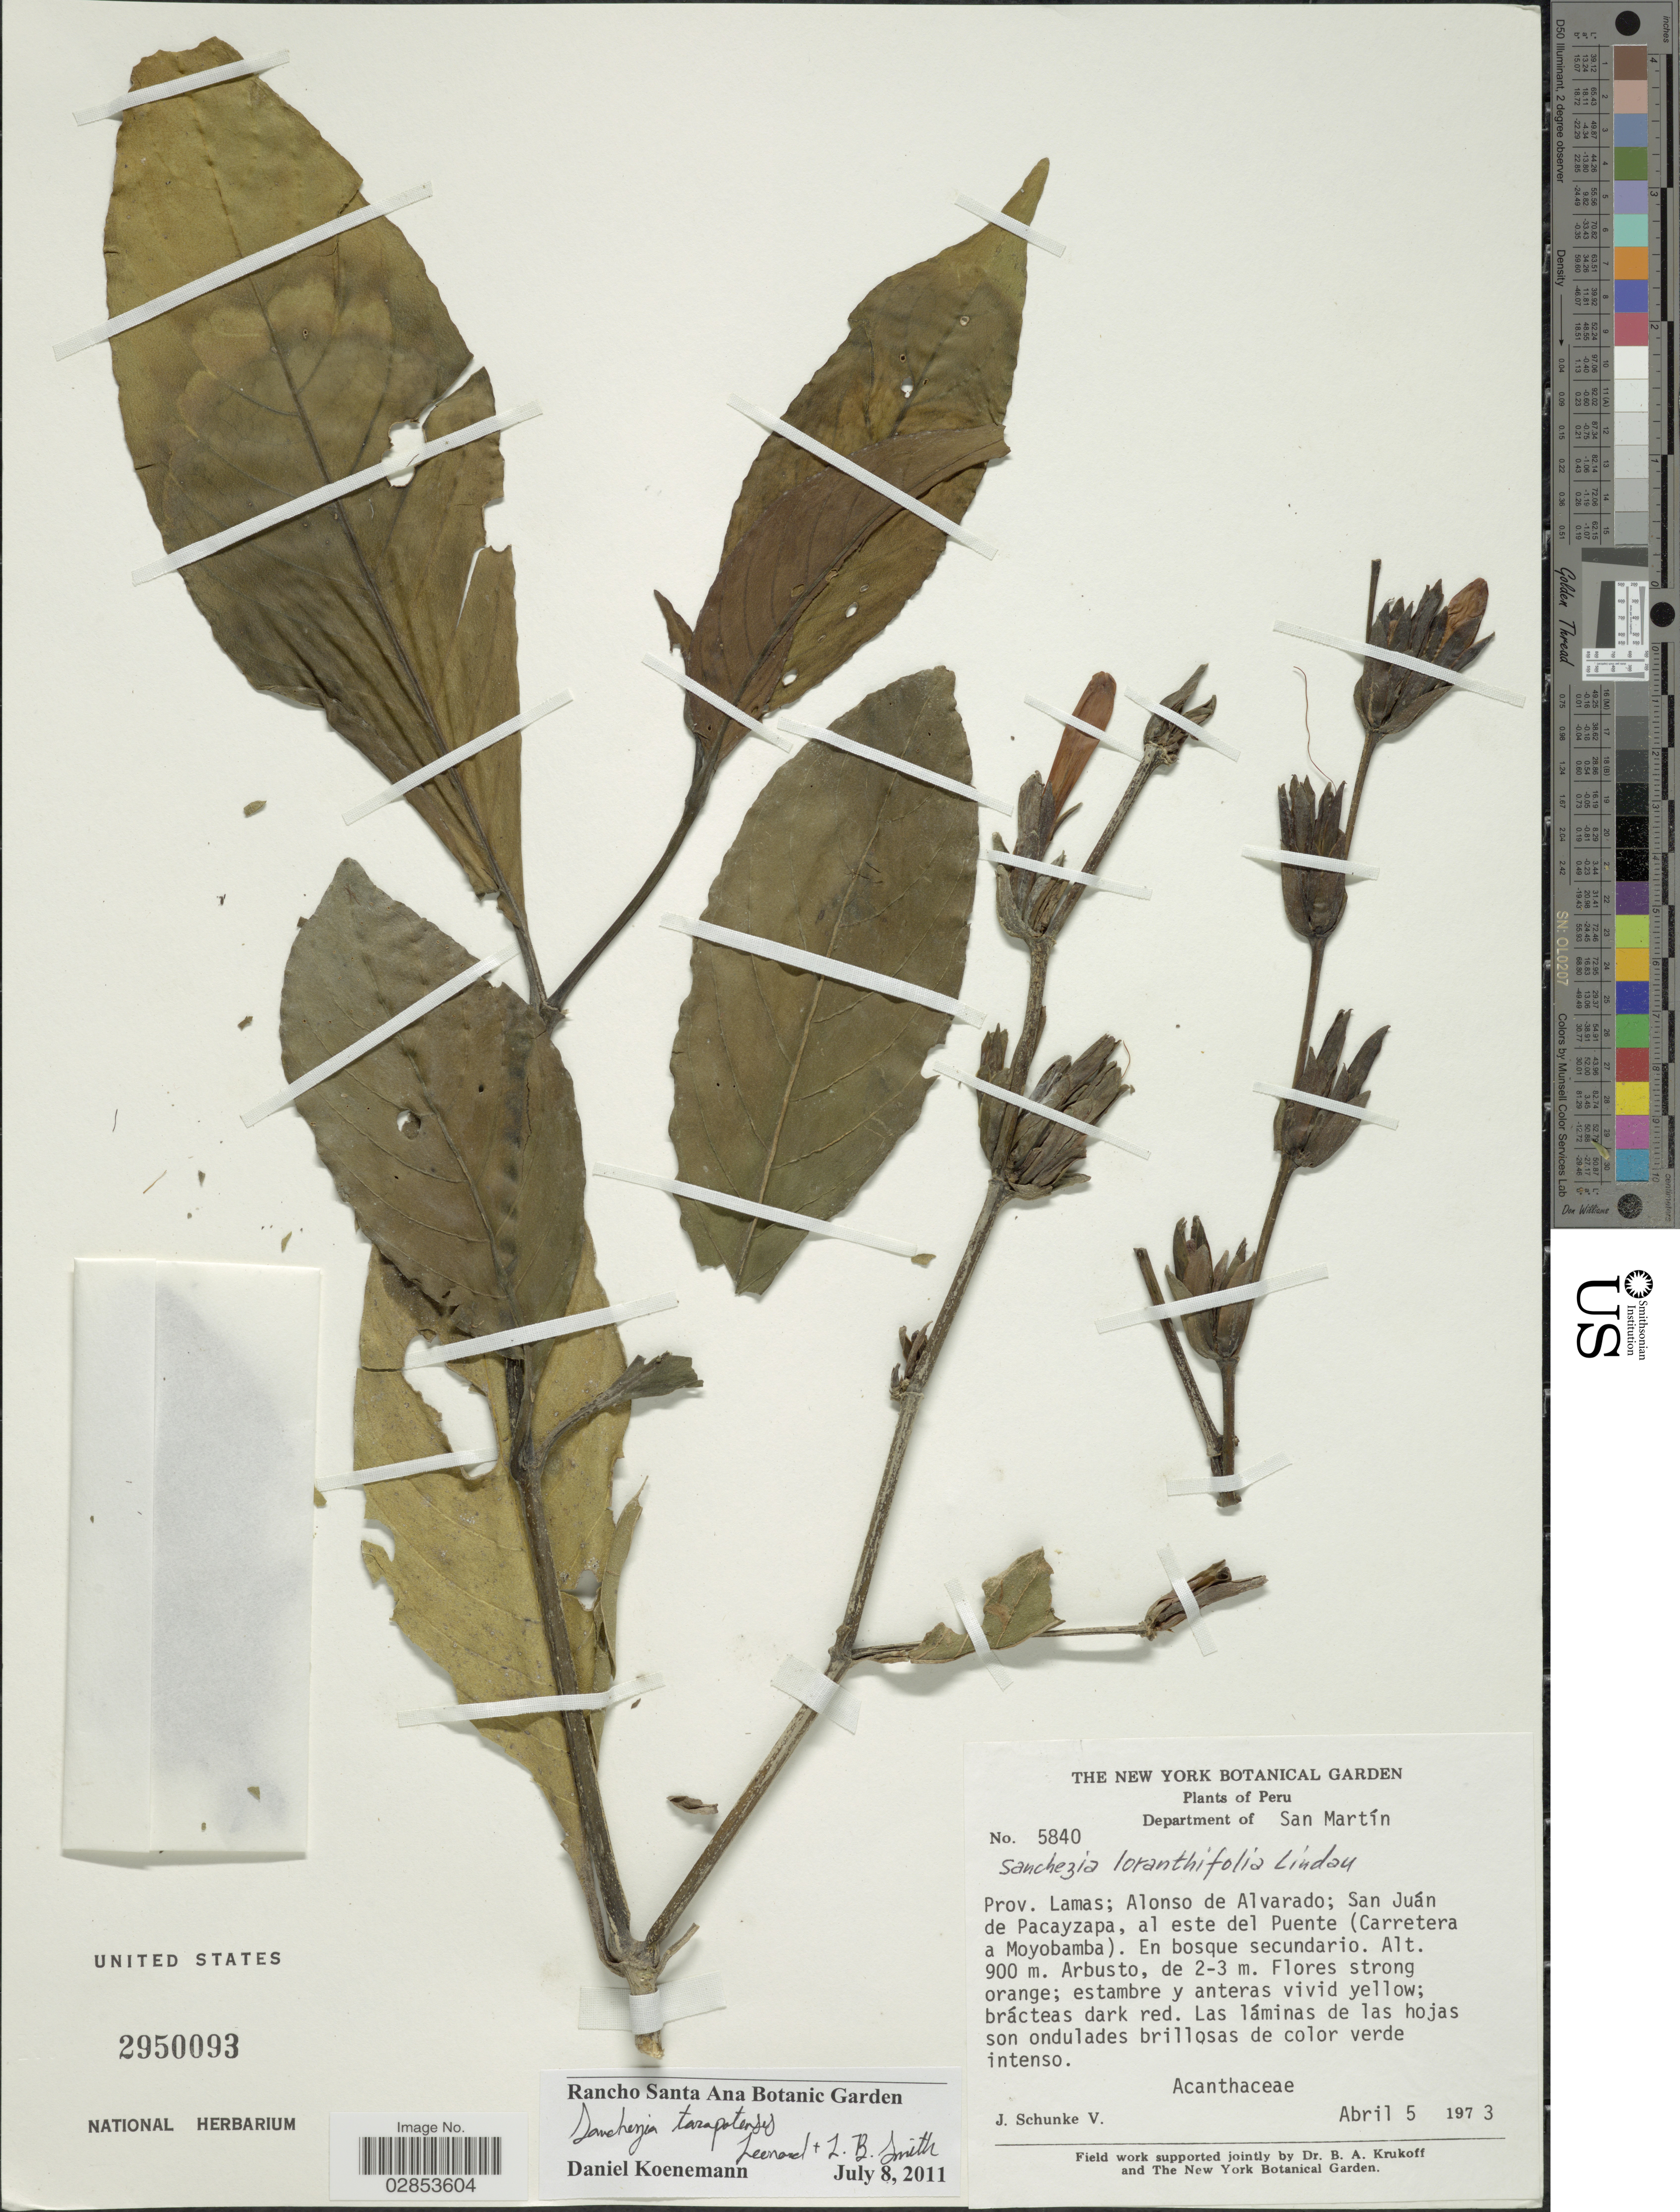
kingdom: Plantae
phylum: Tracheophyta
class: Magnoliopsida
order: Lamiales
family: Acanthaceae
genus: Sanchezia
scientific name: Sanchezia loranthifolia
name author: Lindau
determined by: Azevedo, Igor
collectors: J. Schunke Vigo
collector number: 5840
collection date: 1973-04-05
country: Peru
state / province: San Martín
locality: Department of San Martín. Prov. Lamas; Alonso de Alvarado; San Juán de Pacayzapa, al este del Puente (Carretera a Moyobamba).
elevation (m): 900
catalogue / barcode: US 2950093